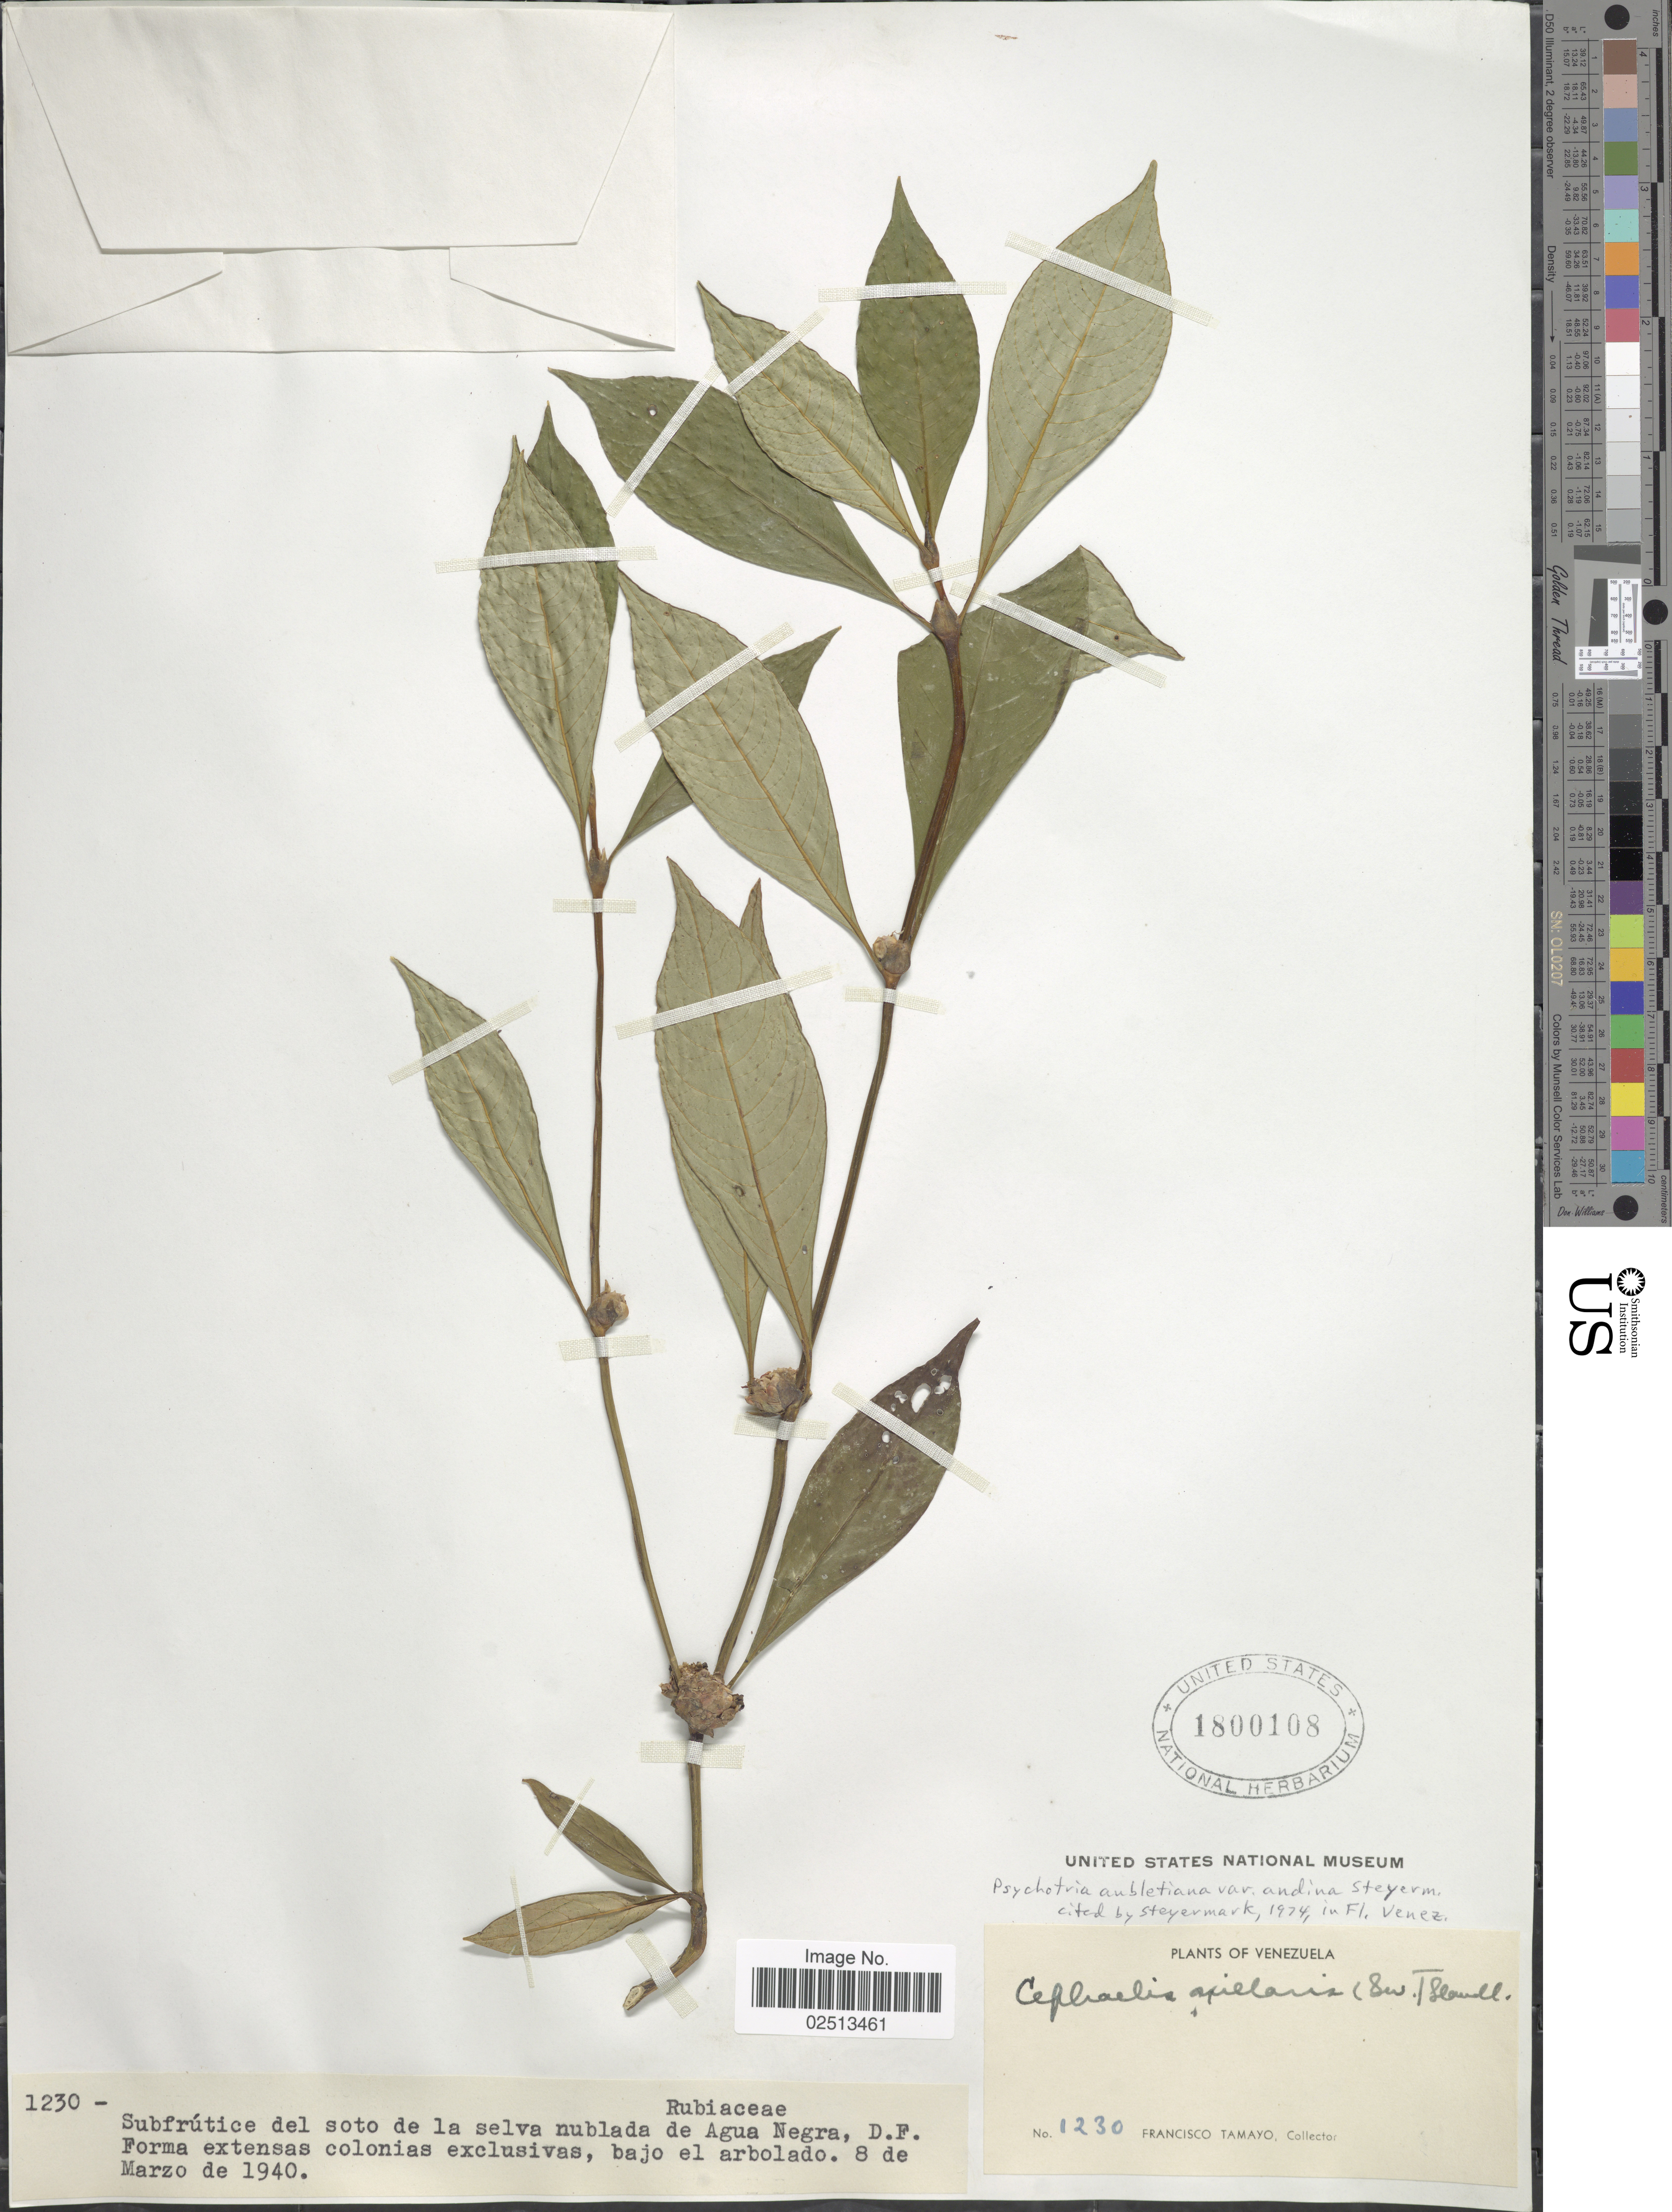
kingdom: Plantae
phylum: Tracheophyta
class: Magnoliopsida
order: Gentianales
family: Rubiaceae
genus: Psychotria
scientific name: Psychotria aubletiana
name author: Steyerm.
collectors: F. Tamayo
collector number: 1230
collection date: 1940-03-08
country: Venezuela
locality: Subfrútice del soto de la selva nublada de Agua Negra, D. F.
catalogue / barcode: US 1800108